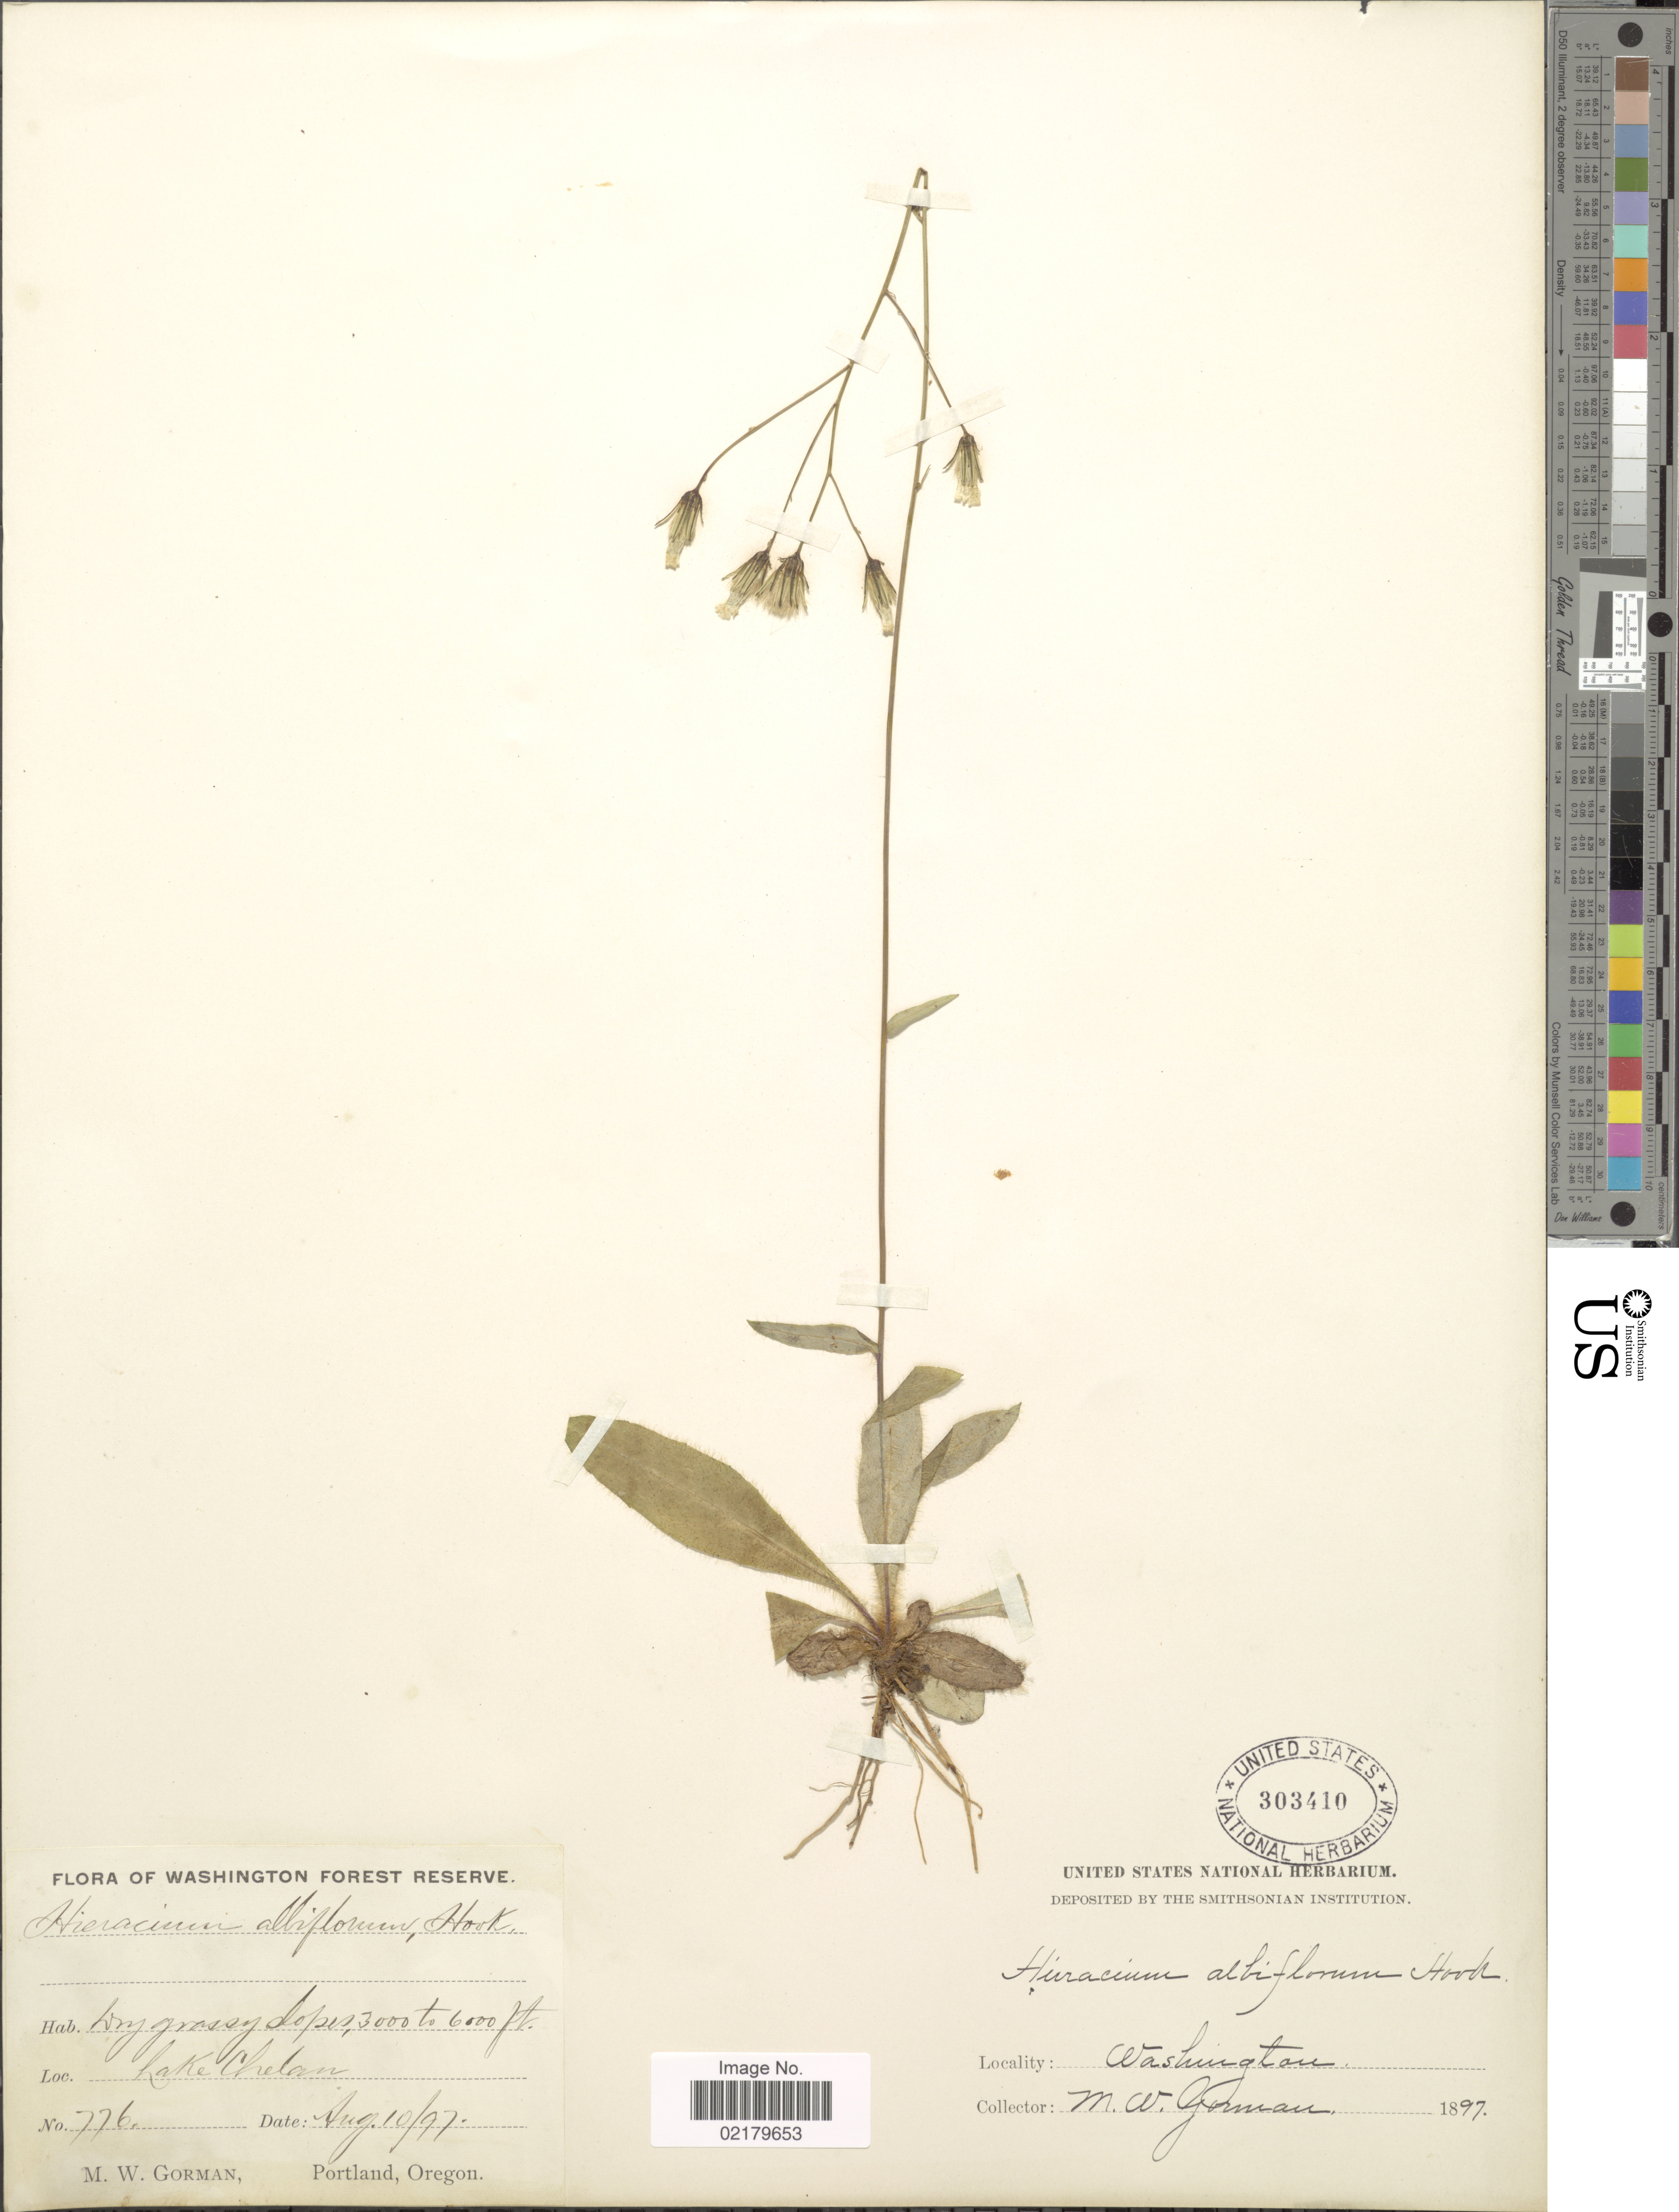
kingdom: Plantae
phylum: Tracheophyta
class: Magnoliopsida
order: Asterales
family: Asteraceae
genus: Hieracium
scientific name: Hieracium albiflorum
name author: Hook.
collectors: M. W. Gorman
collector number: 776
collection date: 1897-08-10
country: United States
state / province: Washington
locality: Dry grassy slopes, Lake Chelan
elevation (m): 914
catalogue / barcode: US 303410